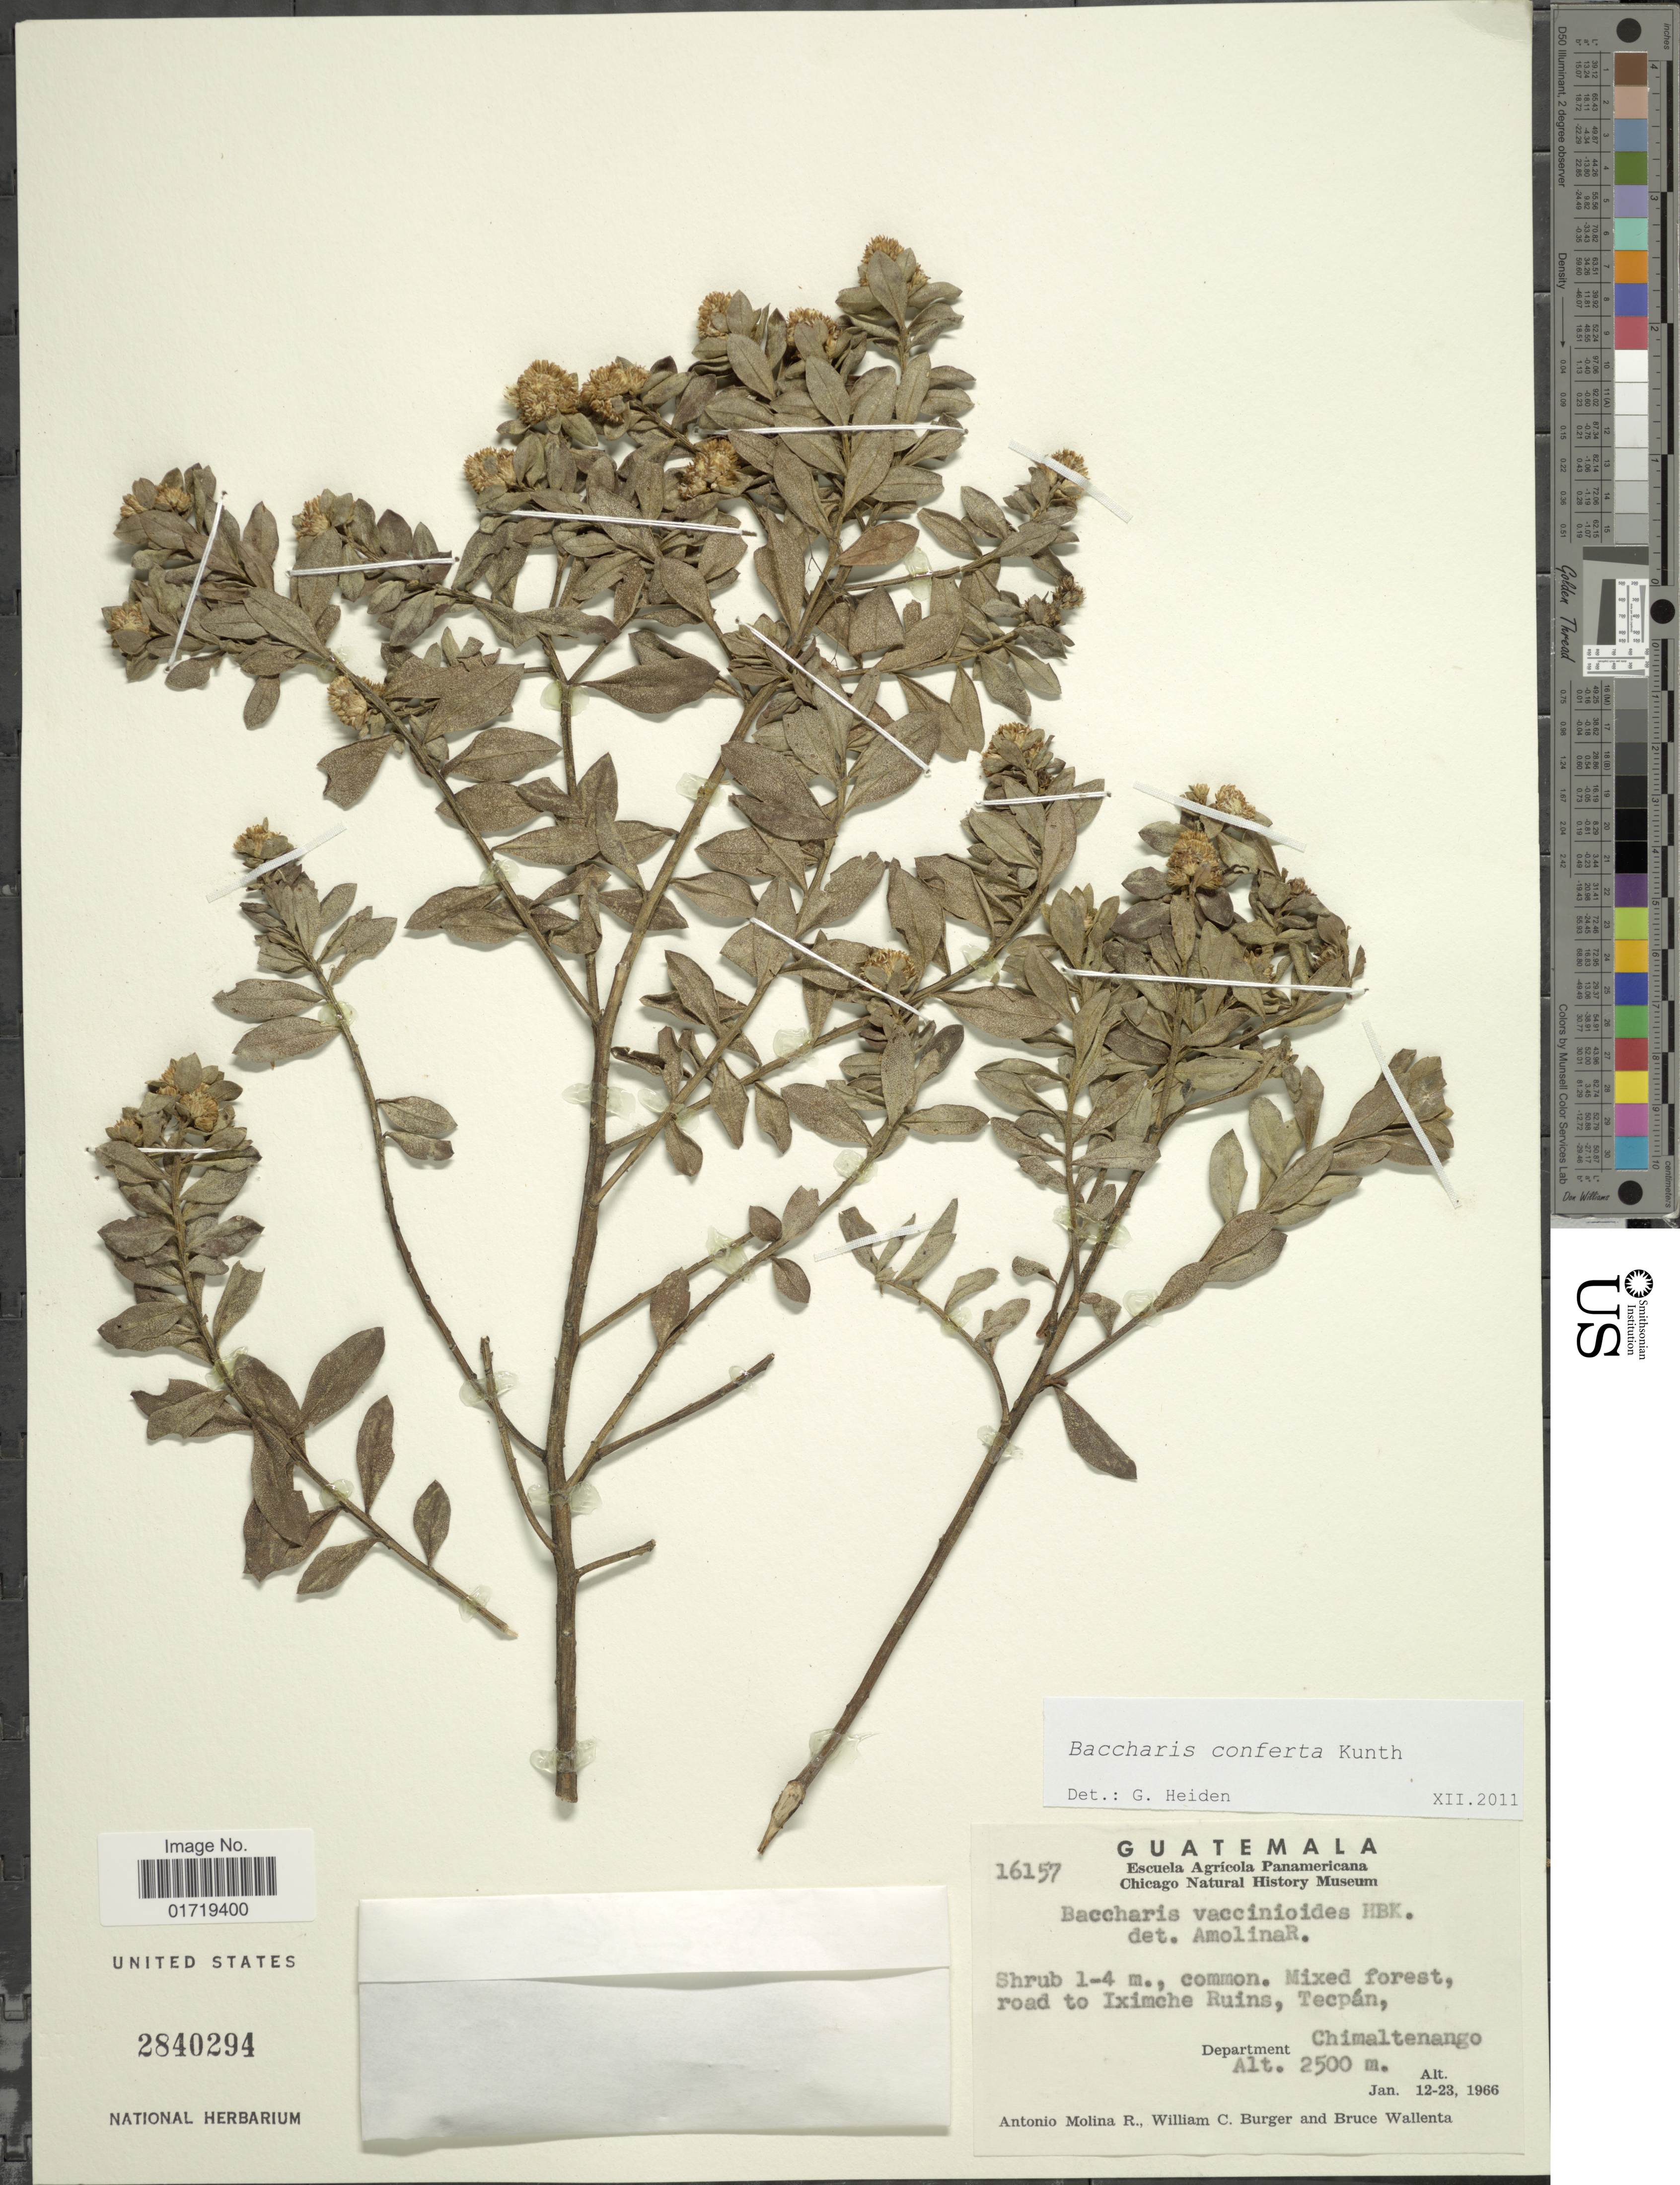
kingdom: Plantae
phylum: Tracheophyta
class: Magnoliopsida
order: Asterales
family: Asteraceae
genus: Baccharis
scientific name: Baccharis conferta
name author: Kunth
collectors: A. Molina R., W. Burger & B. Wallenta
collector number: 16157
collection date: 1966-01-12/1966-01-23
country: Guatemala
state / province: Chimaltenango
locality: Mixed forest, roasd to Iximche Ruins, Tecpan, Department Chimaltenango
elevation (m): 2500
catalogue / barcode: US 2840294